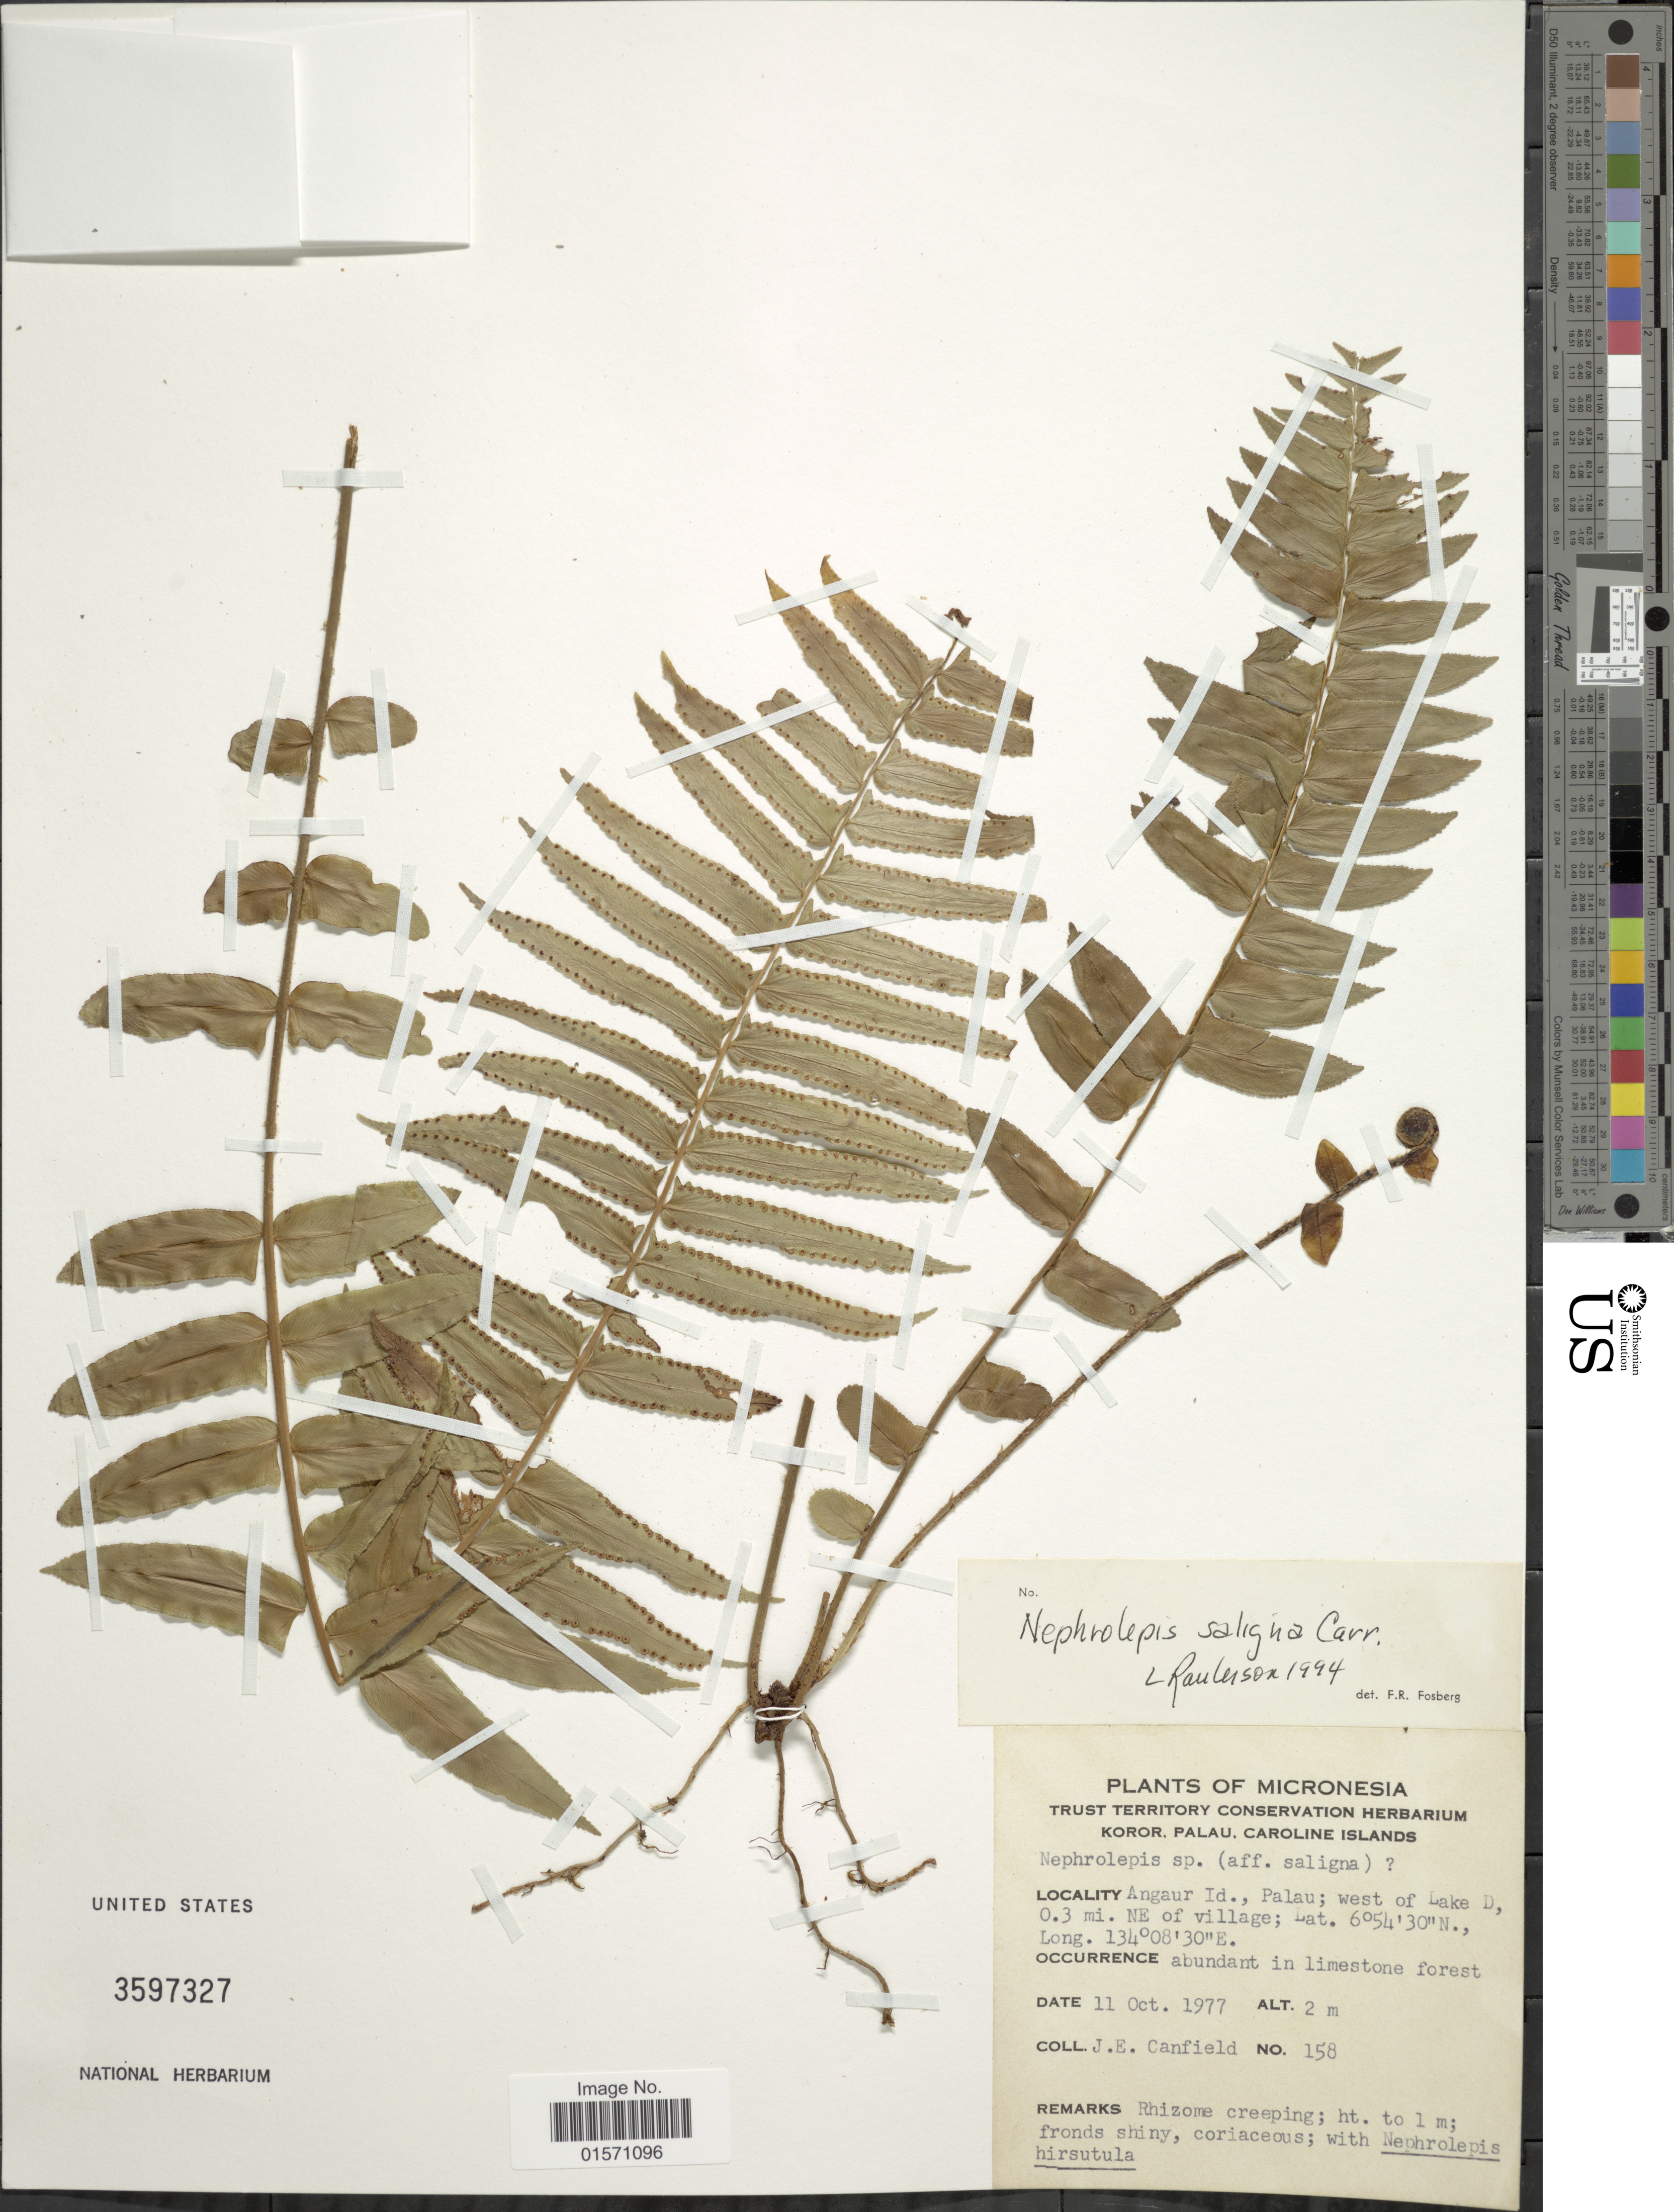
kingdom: Plantae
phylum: Tracheophyta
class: Polypodiopsida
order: Polypodiales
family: Nephrolepidaceae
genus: Nephrolepis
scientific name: Nephrolepis saligna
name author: Cav.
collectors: J. E. Canfield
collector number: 158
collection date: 1977-10-11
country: Palau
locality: Micronesia. Angaur Id., Palau; west of Lake D, 0.3 mi. NE of village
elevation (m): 2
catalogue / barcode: US 3597327